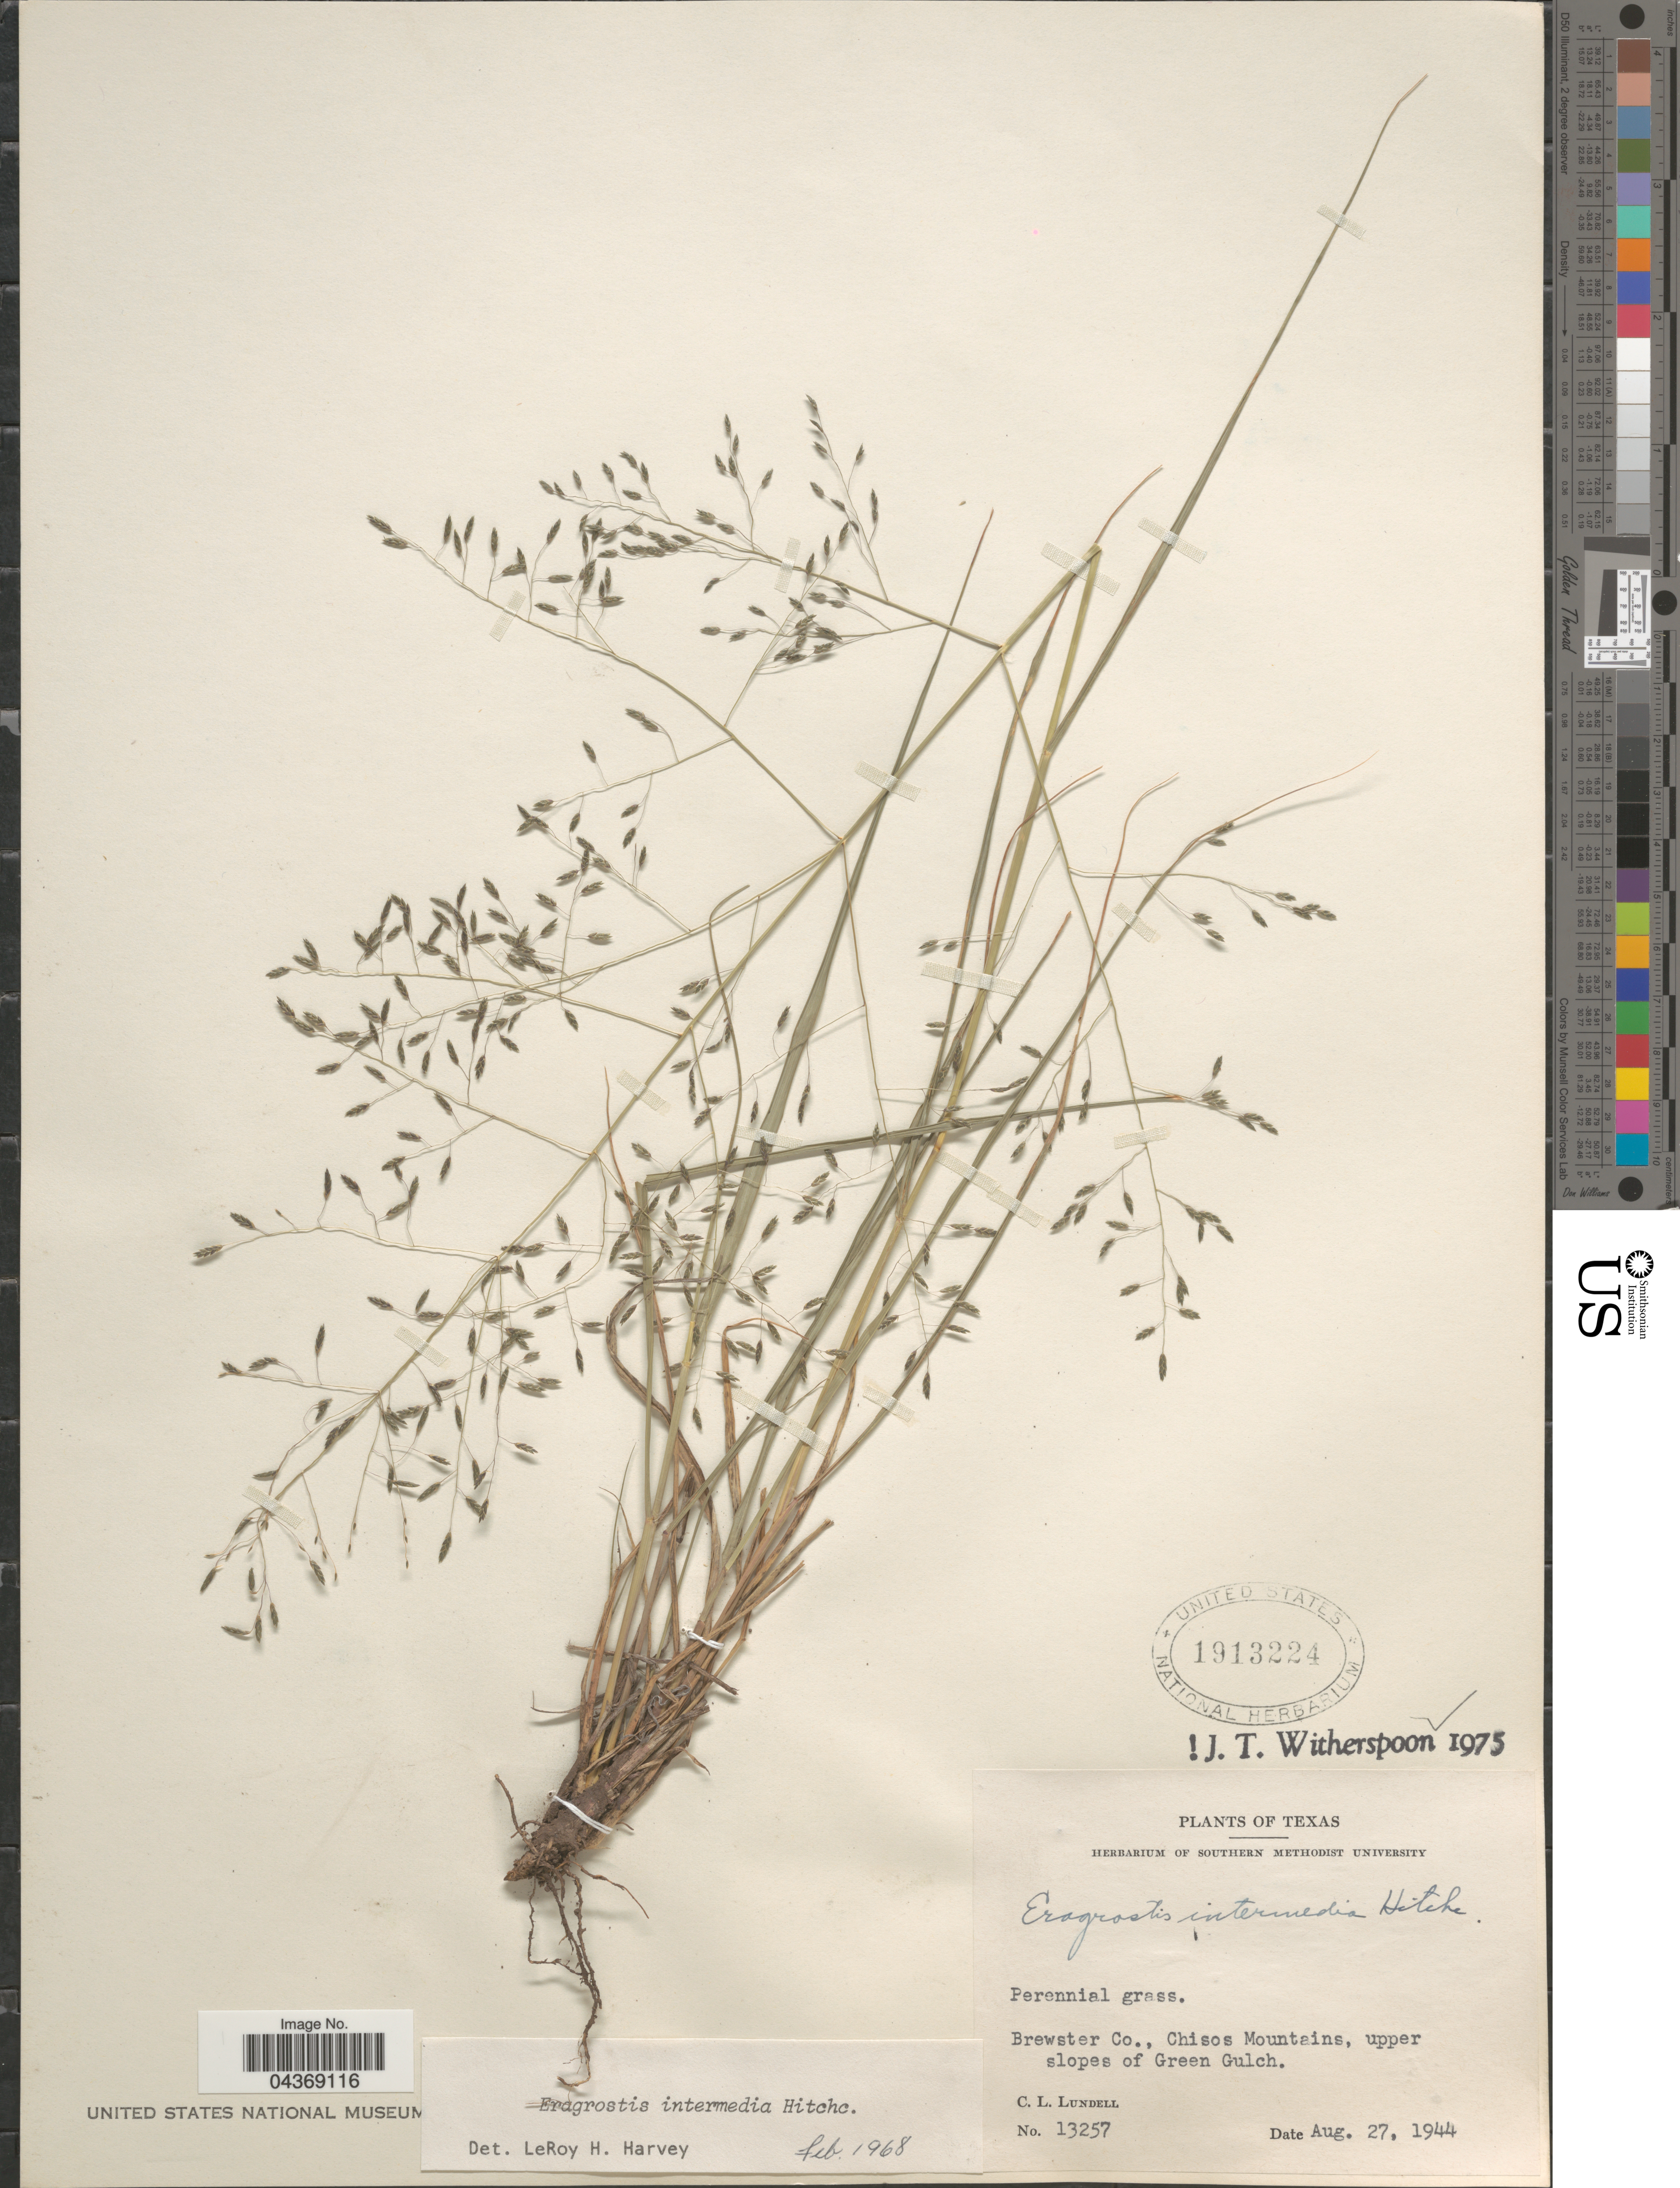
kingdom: Plantae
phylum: Tracheophyta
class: Liliopsida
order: Poales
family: Poaceae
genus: Eragrostis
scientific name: Eragrostis intermedia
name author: Hitchc.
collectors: C. L. Lundell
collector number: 13257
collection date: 1944-08-27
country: United States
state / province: Texas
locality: Brewster Co., Chisos Mountains, upper slopes of Green Gulch.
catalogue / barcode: US 1913224